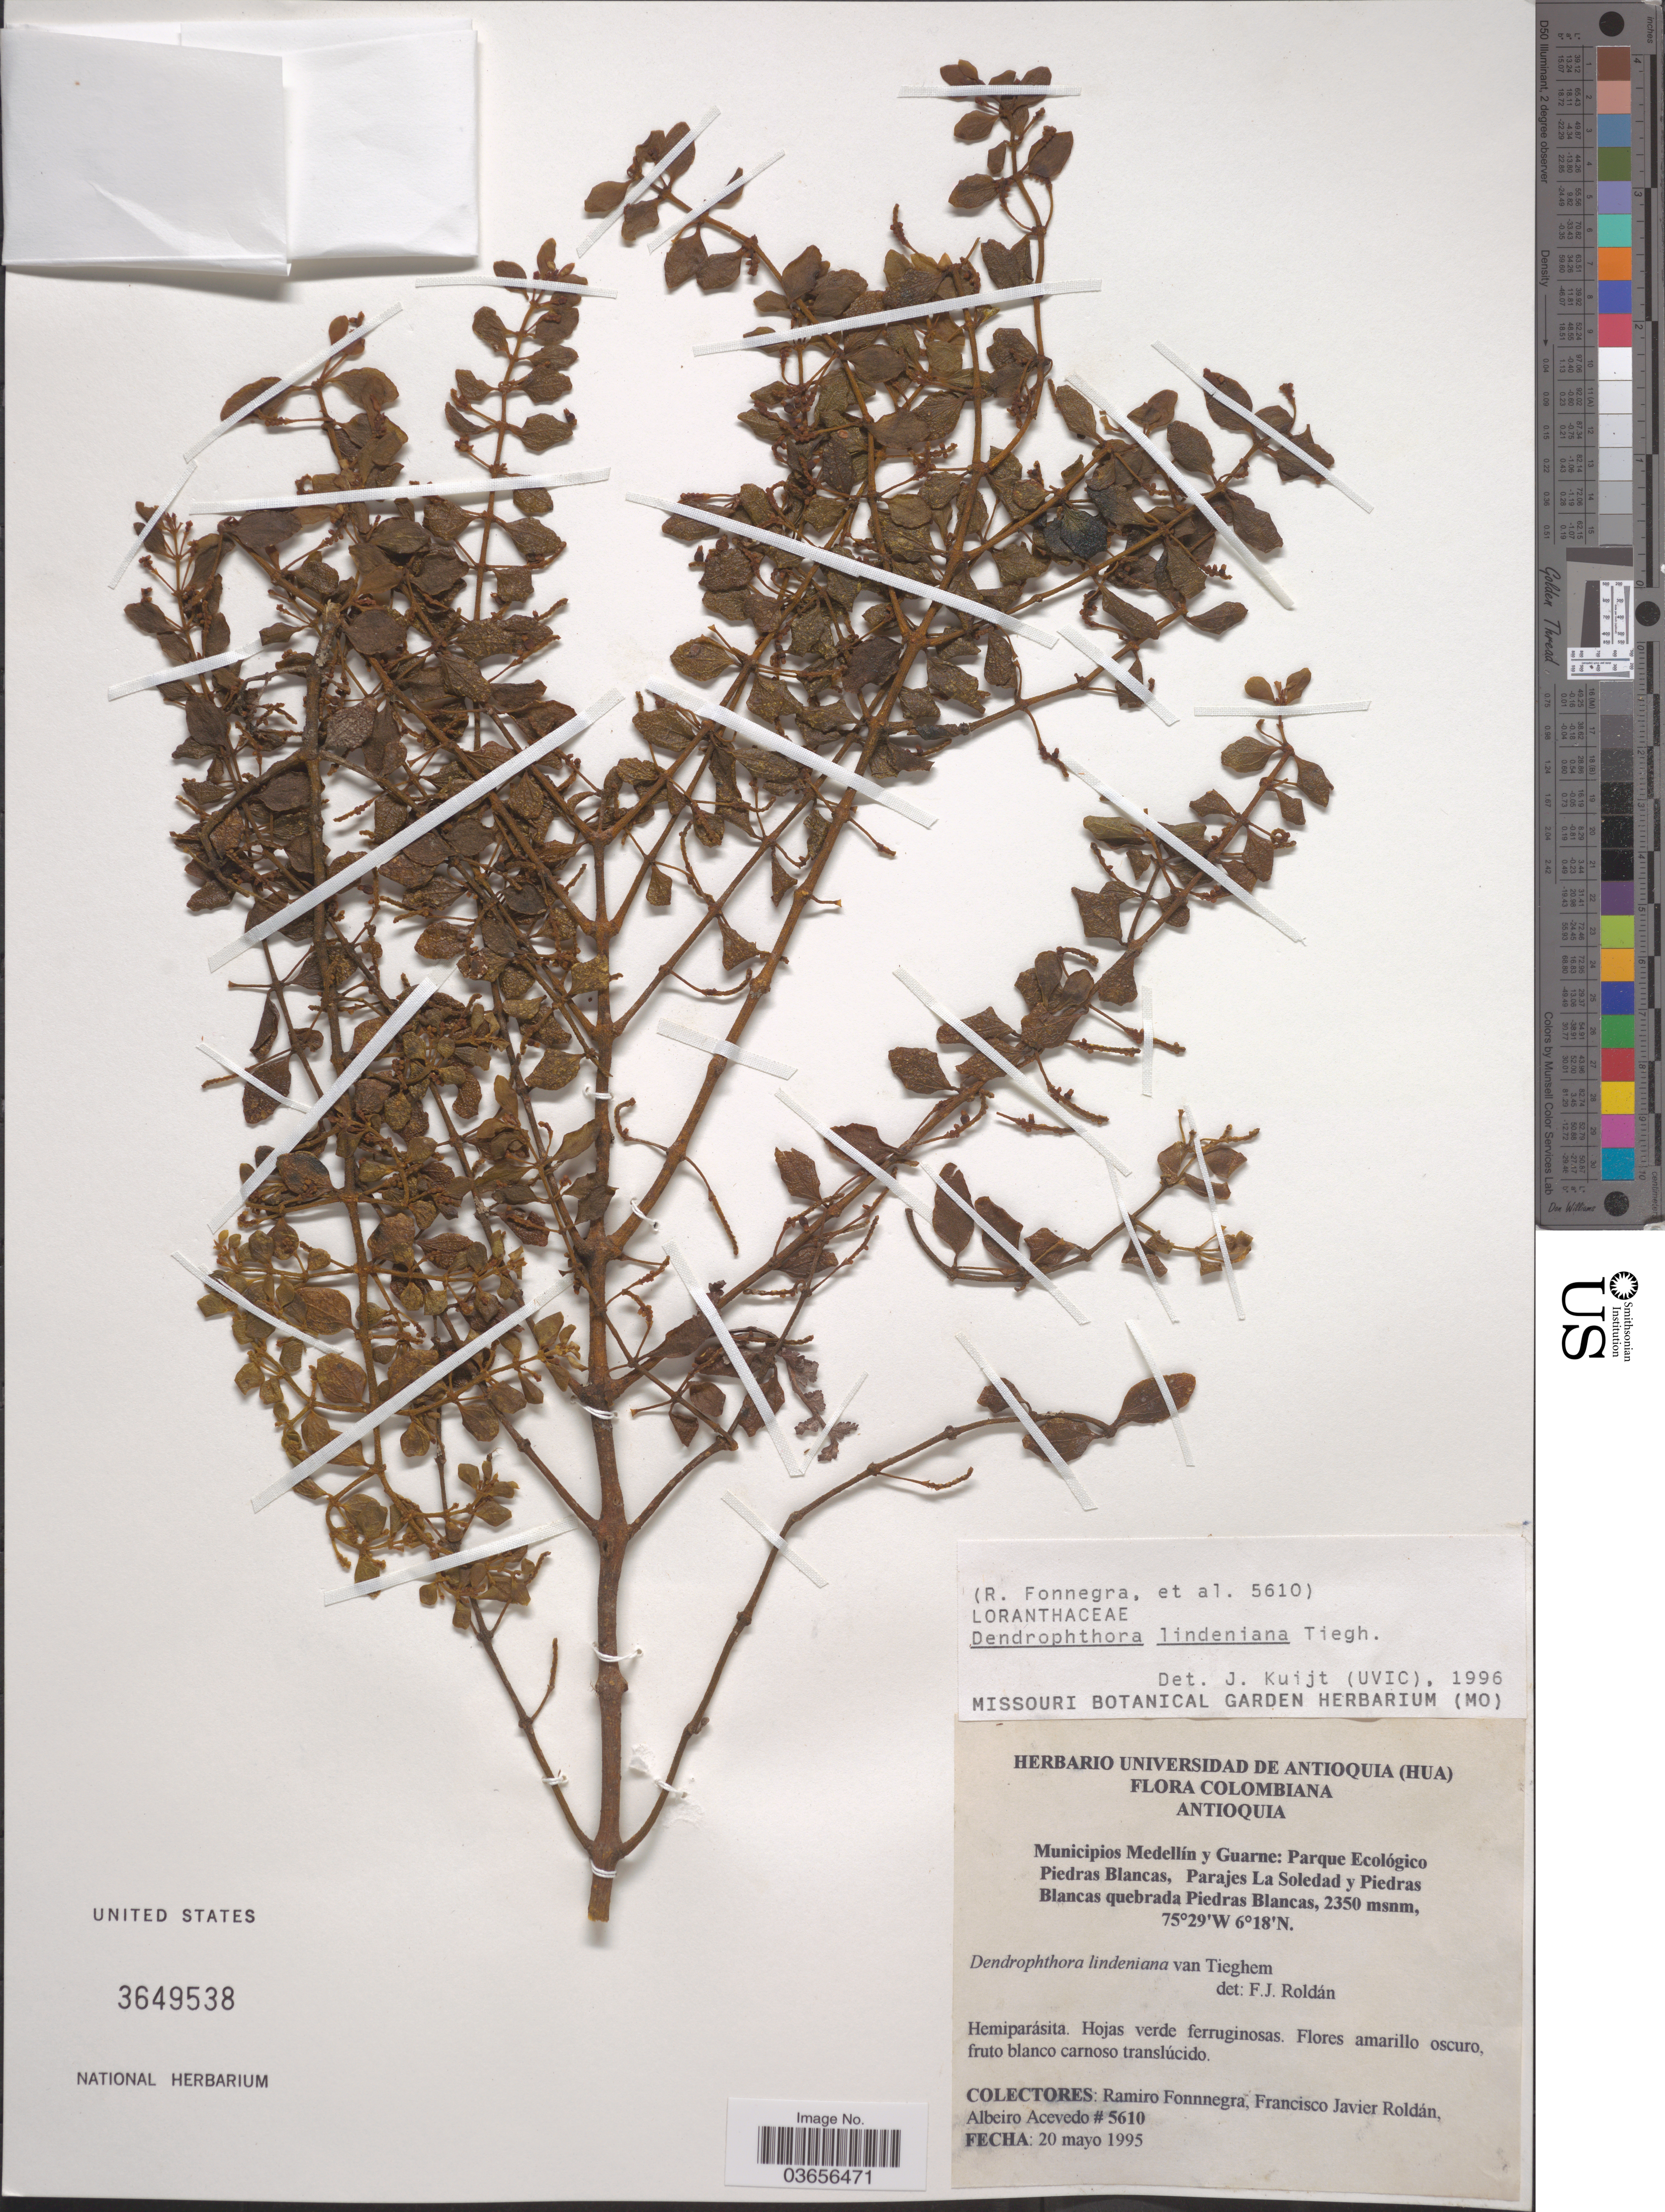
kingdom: Plantae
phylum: Tracheophyta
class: Magnoliopsida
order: Santalales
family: Viscaceae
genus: Dendrophthora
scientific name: Dendrophthora lindeniana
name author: Tiegh.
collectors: R. Fonnegra, F. J. Roldán & A. Acevedo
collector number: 5610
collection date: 1995-05-20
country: Colombia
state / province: Antioquia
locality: Municipios Medellín y Guarne: Parque Ecológico Piedras Blancas, Parajes La Soledad y Piedras Blancas quebrada Piedras Blancas.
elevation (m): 2350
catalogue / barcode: US 3649538